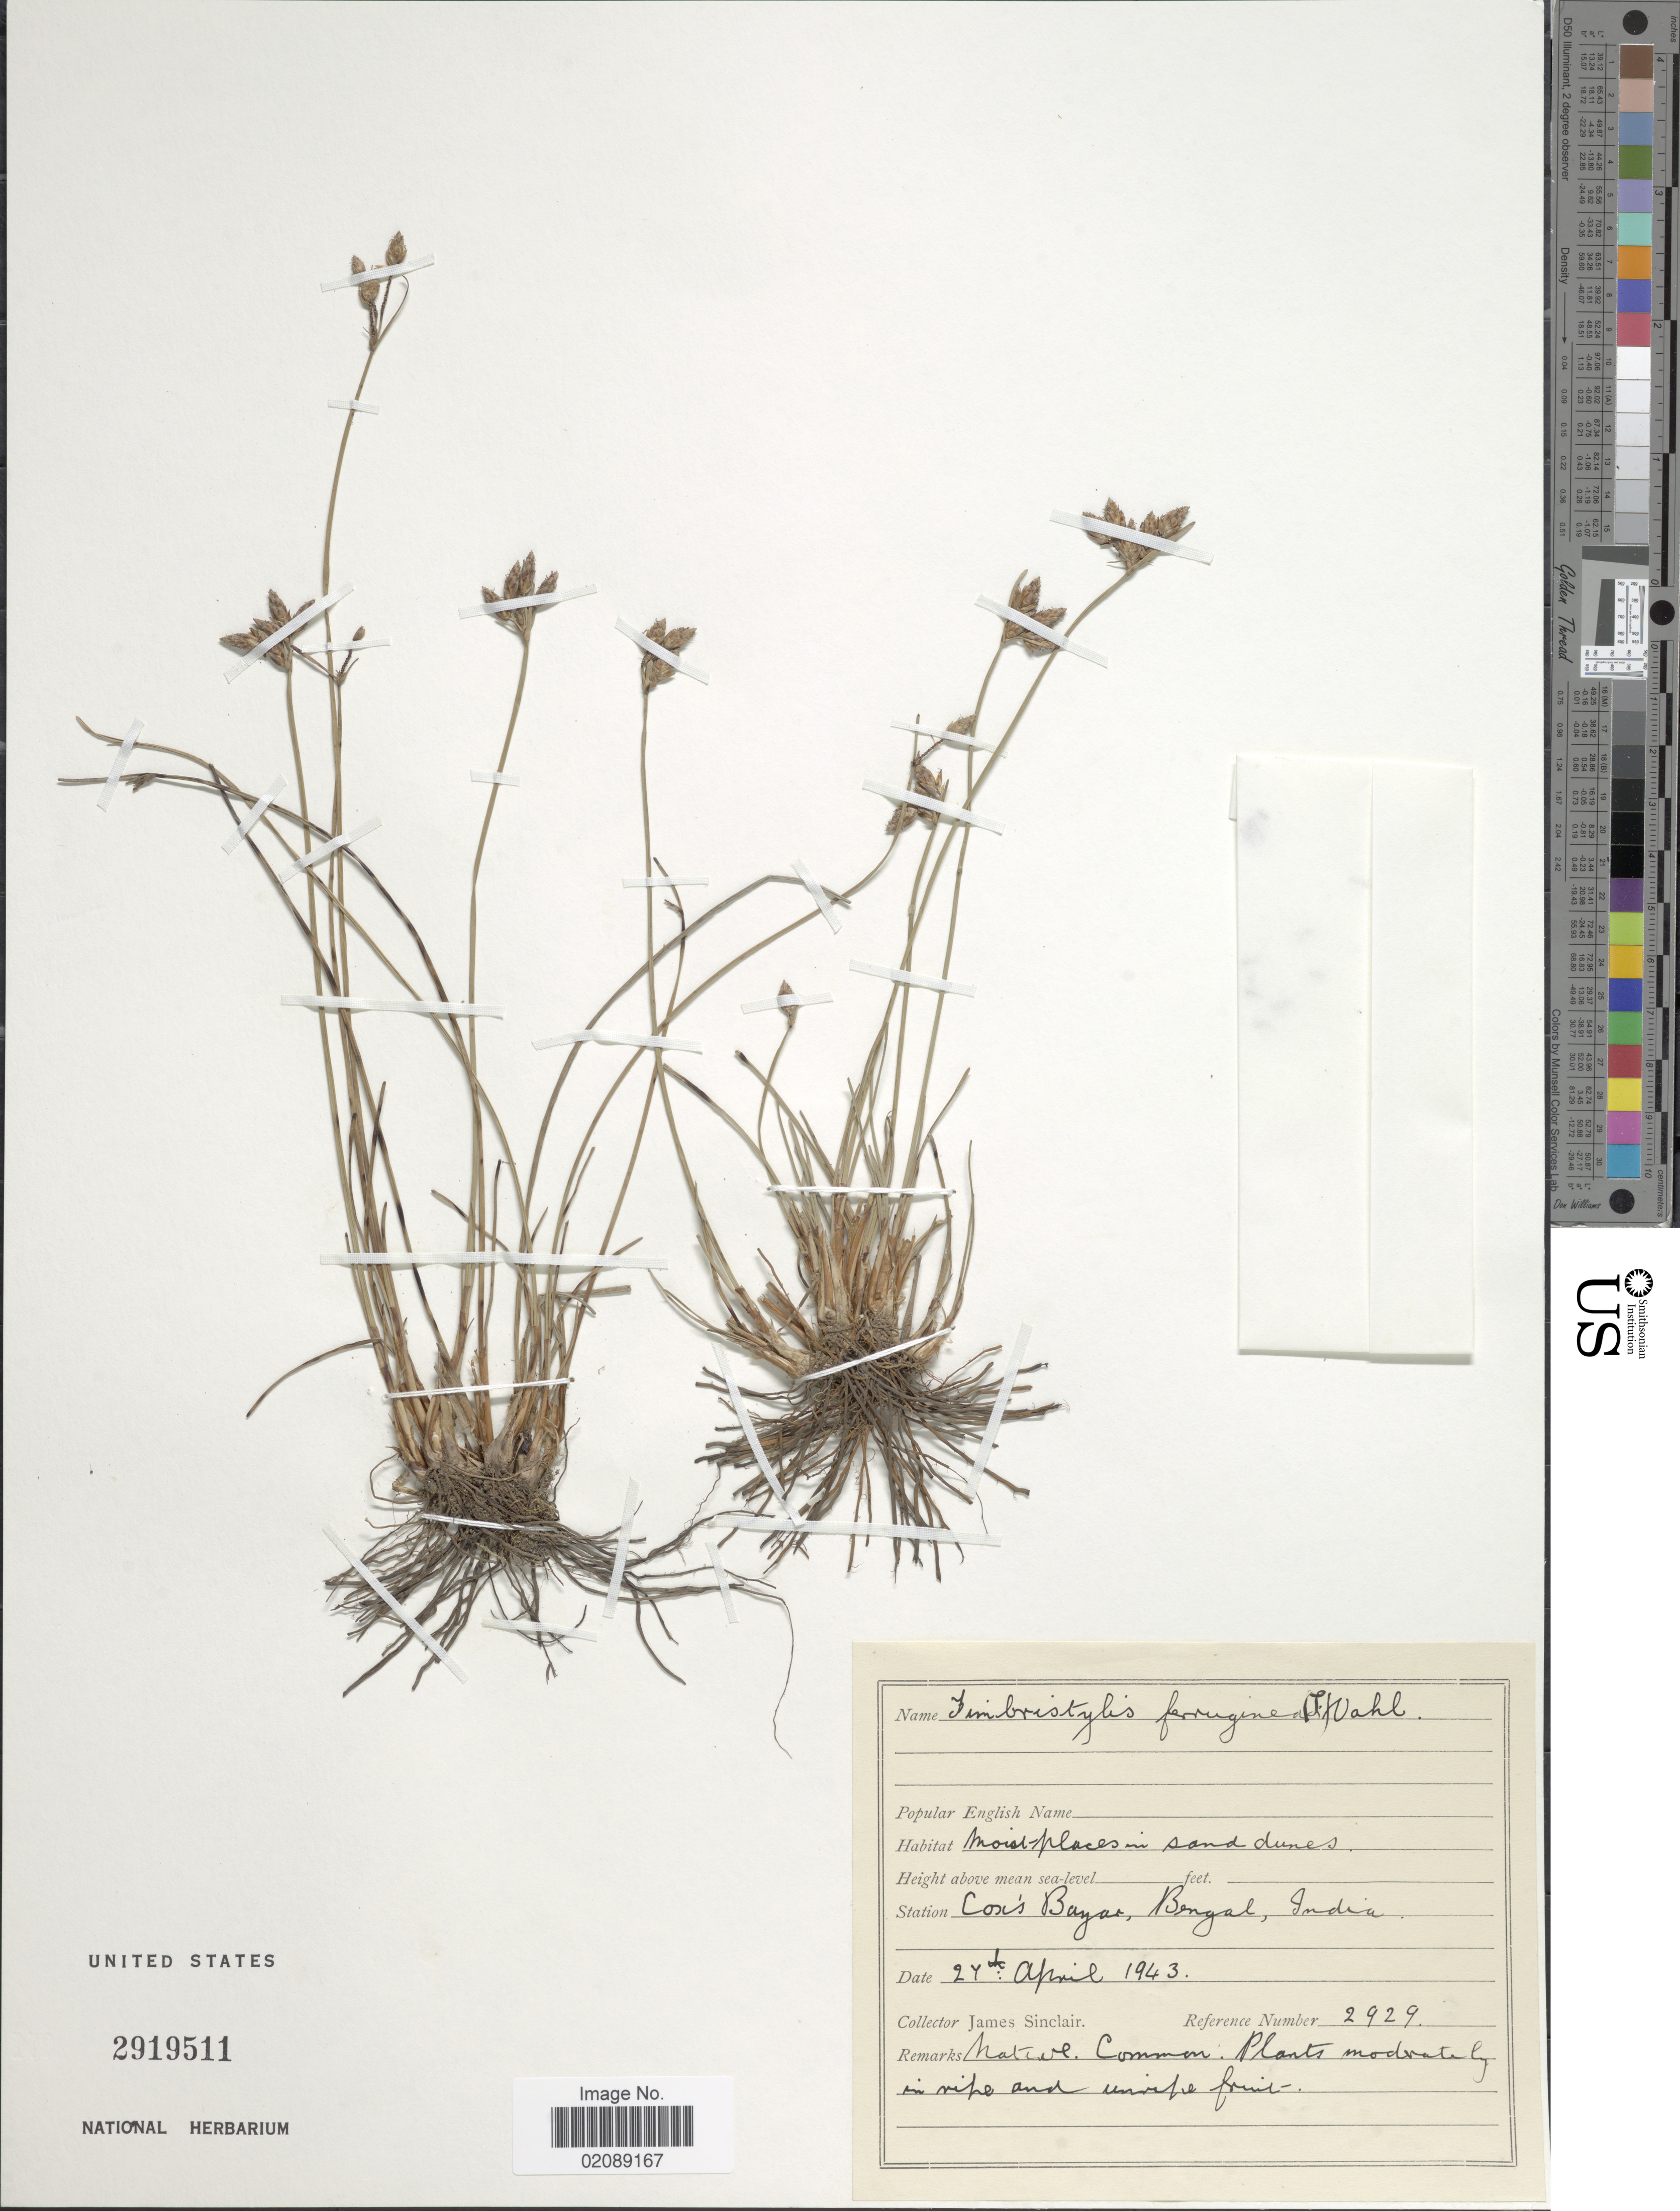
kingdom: Plantae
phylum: Tracheophyta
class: Liliopsida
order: Poales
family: Cyperaceae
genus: Fimbristylis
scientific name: Fimbristylis ferruginea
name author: (L.) Vahl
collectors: J. Sinclair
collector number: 2929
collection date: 1943-04-27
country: Bangladesh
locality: Cox's Bayae, Bengal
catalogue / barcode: US 2919511